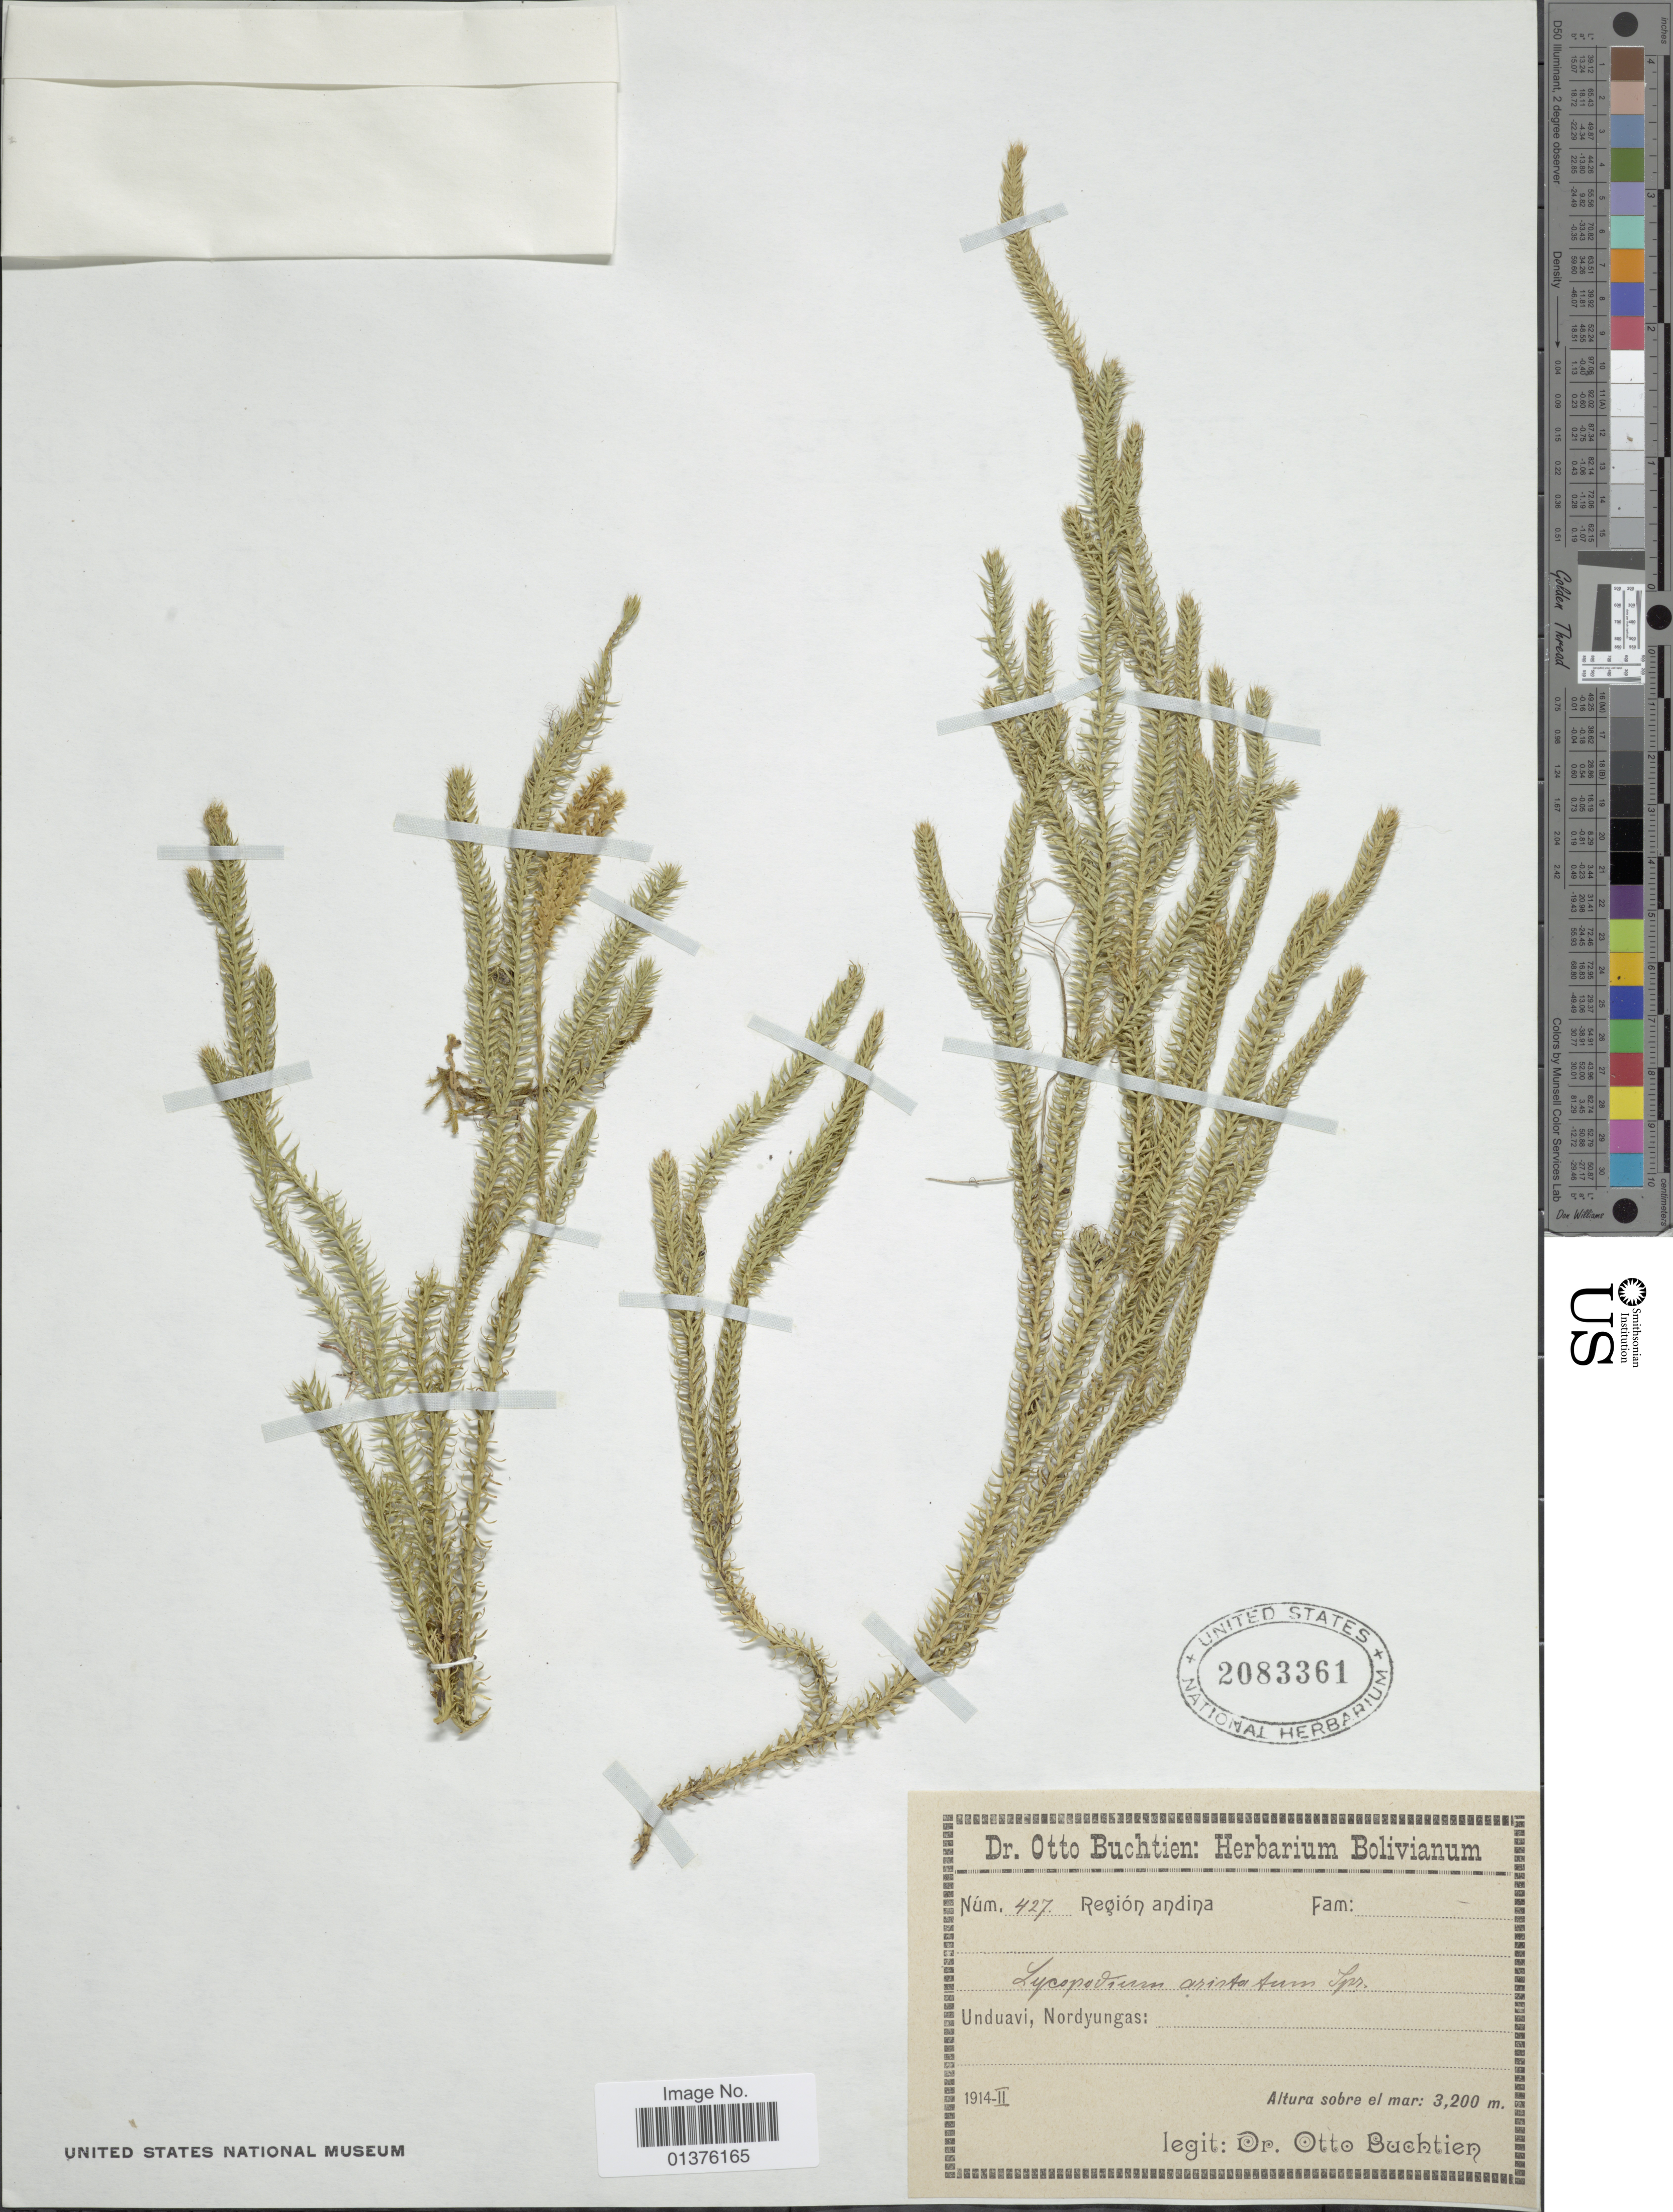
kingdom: Plantae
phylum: Tracheophyta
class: Lycopodiopsida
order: Lycopodiales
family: Lycopodiaceae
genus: Lycopodium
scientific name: Lycopodium clavatum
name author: L.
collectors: O. Buchtien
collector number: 427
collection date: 1914-02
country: Bolivia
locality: Region Andina, Unduavi, Nordyungas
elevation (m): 3200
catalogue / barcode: US 2083361